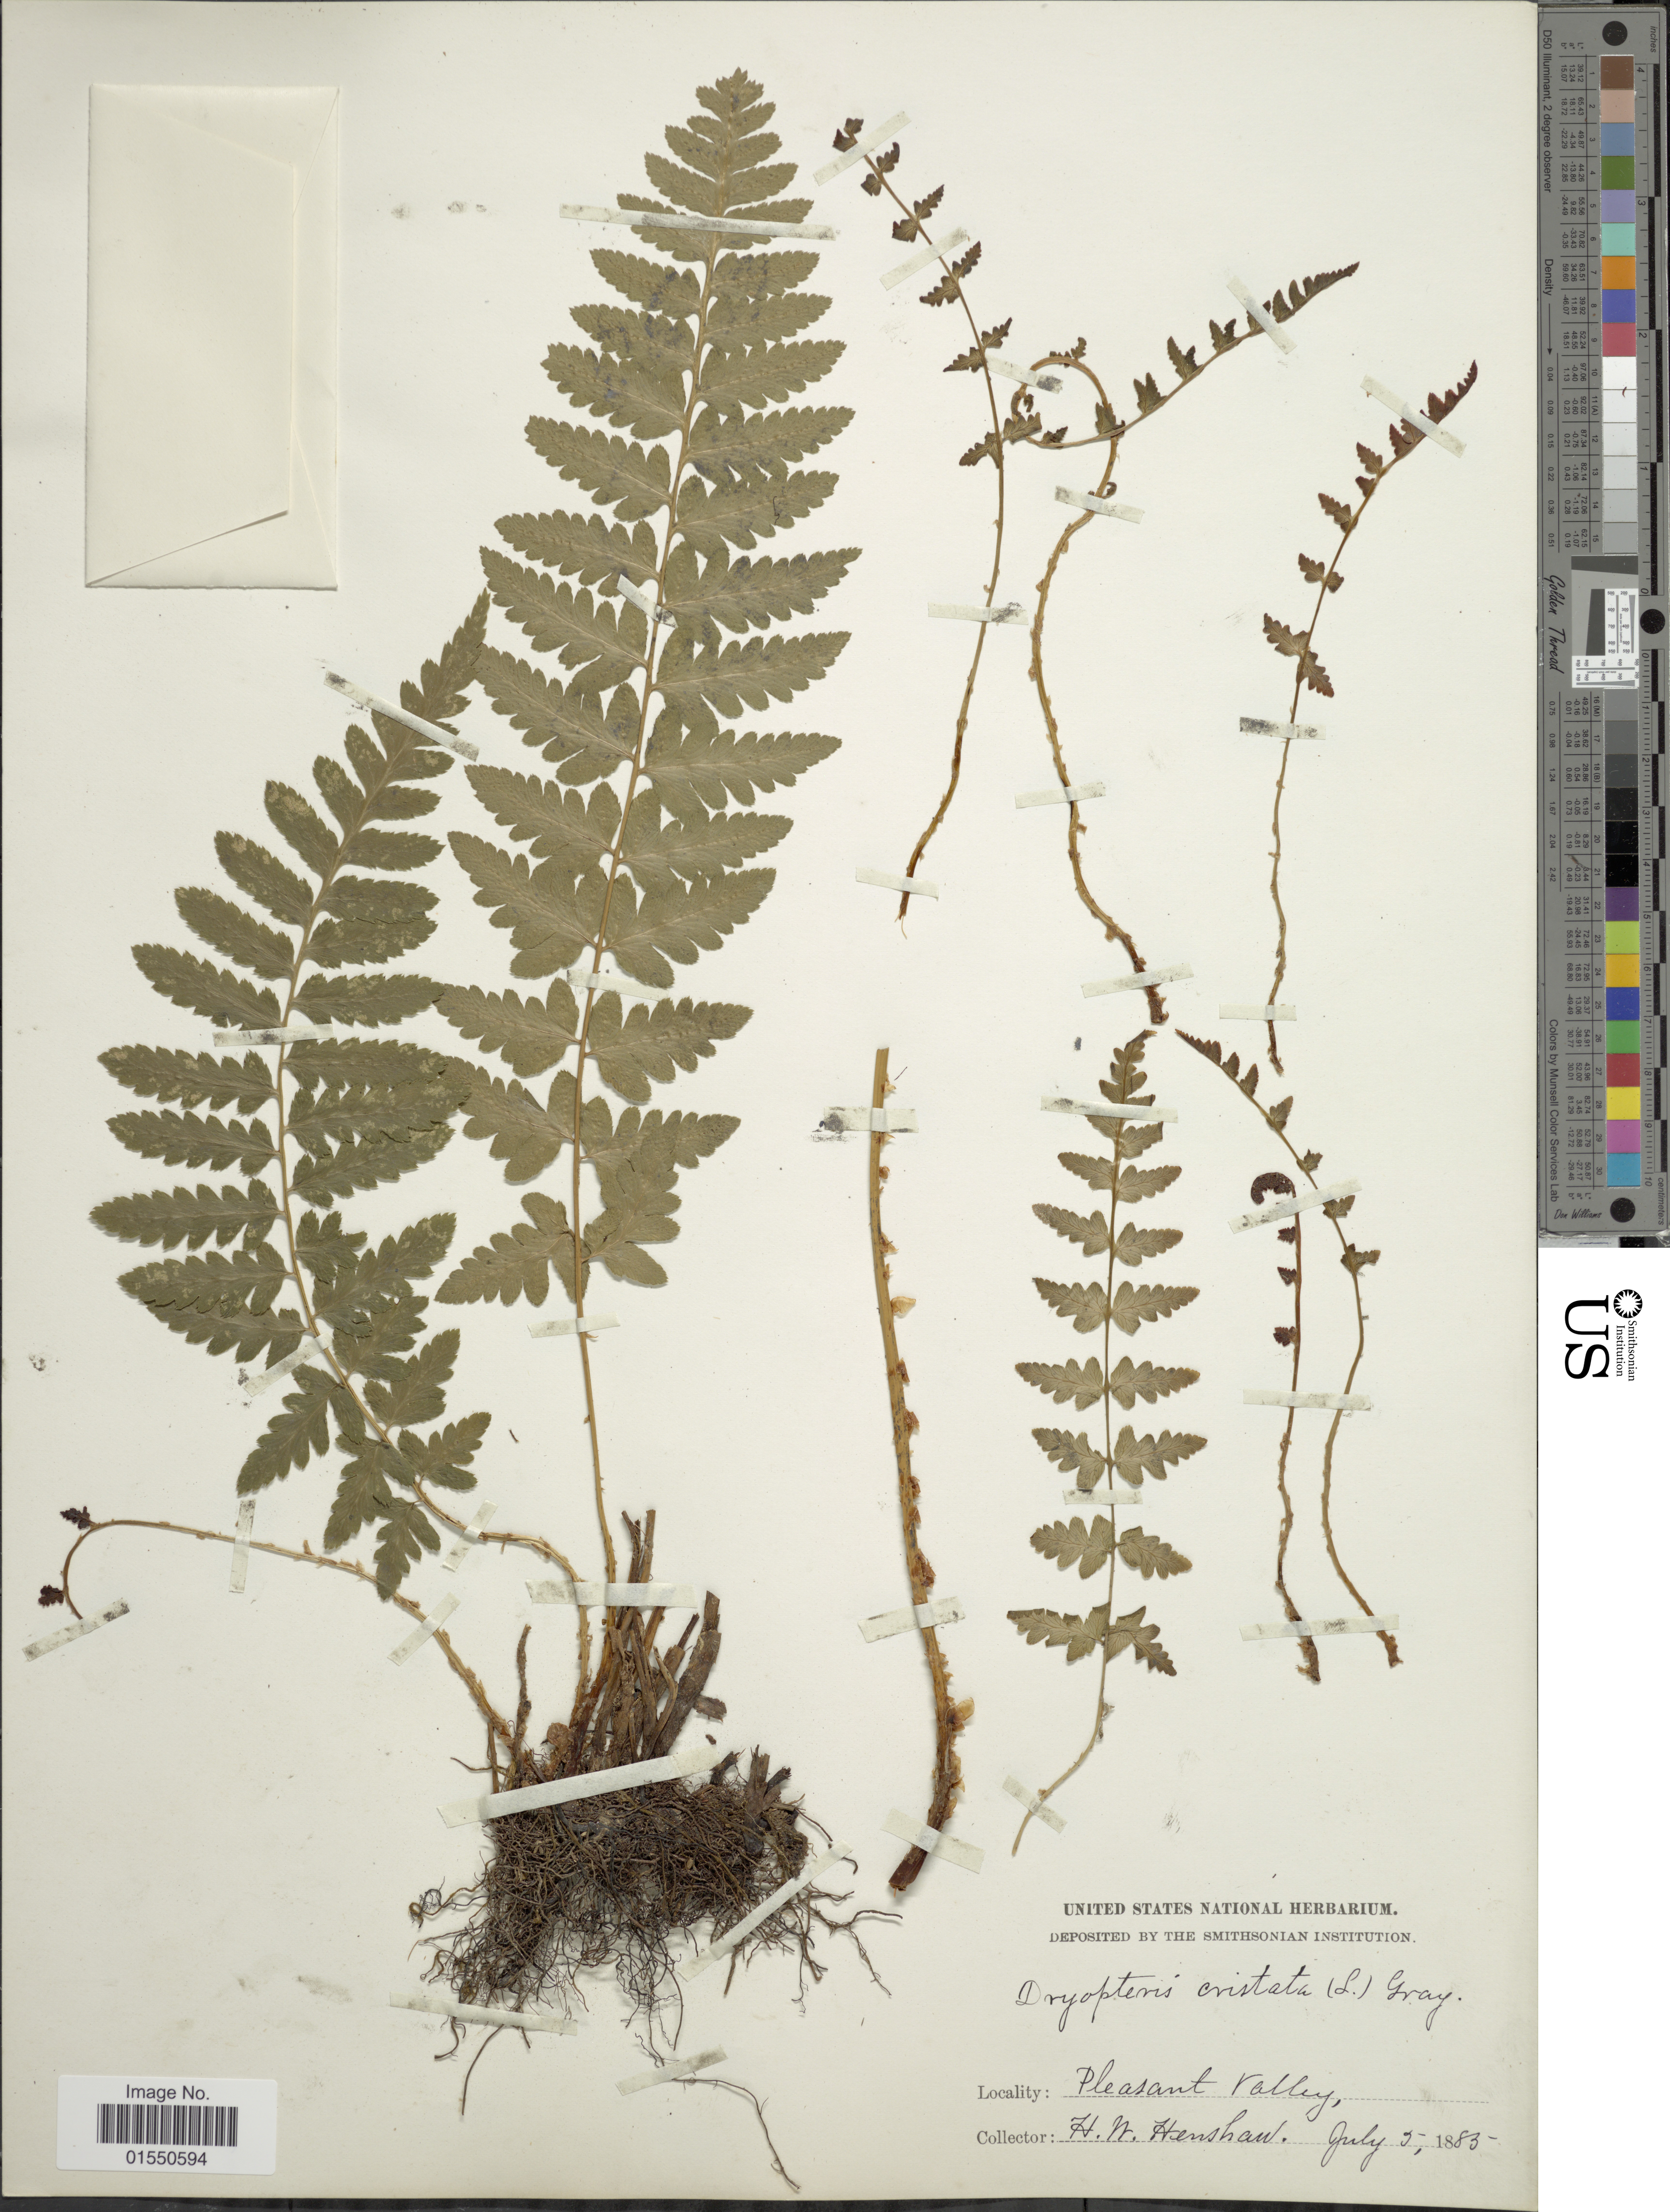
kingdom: Plantae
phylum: Tracheophyta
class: Polypodiopsida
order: Polypodiales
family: Dryopteridaceae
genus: Dryopteris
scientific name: Dryopteris cristata var. spinulosa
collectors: H. Henshaw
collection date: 1885-07-05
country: United States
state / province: Virginia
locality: Pleasant Valley